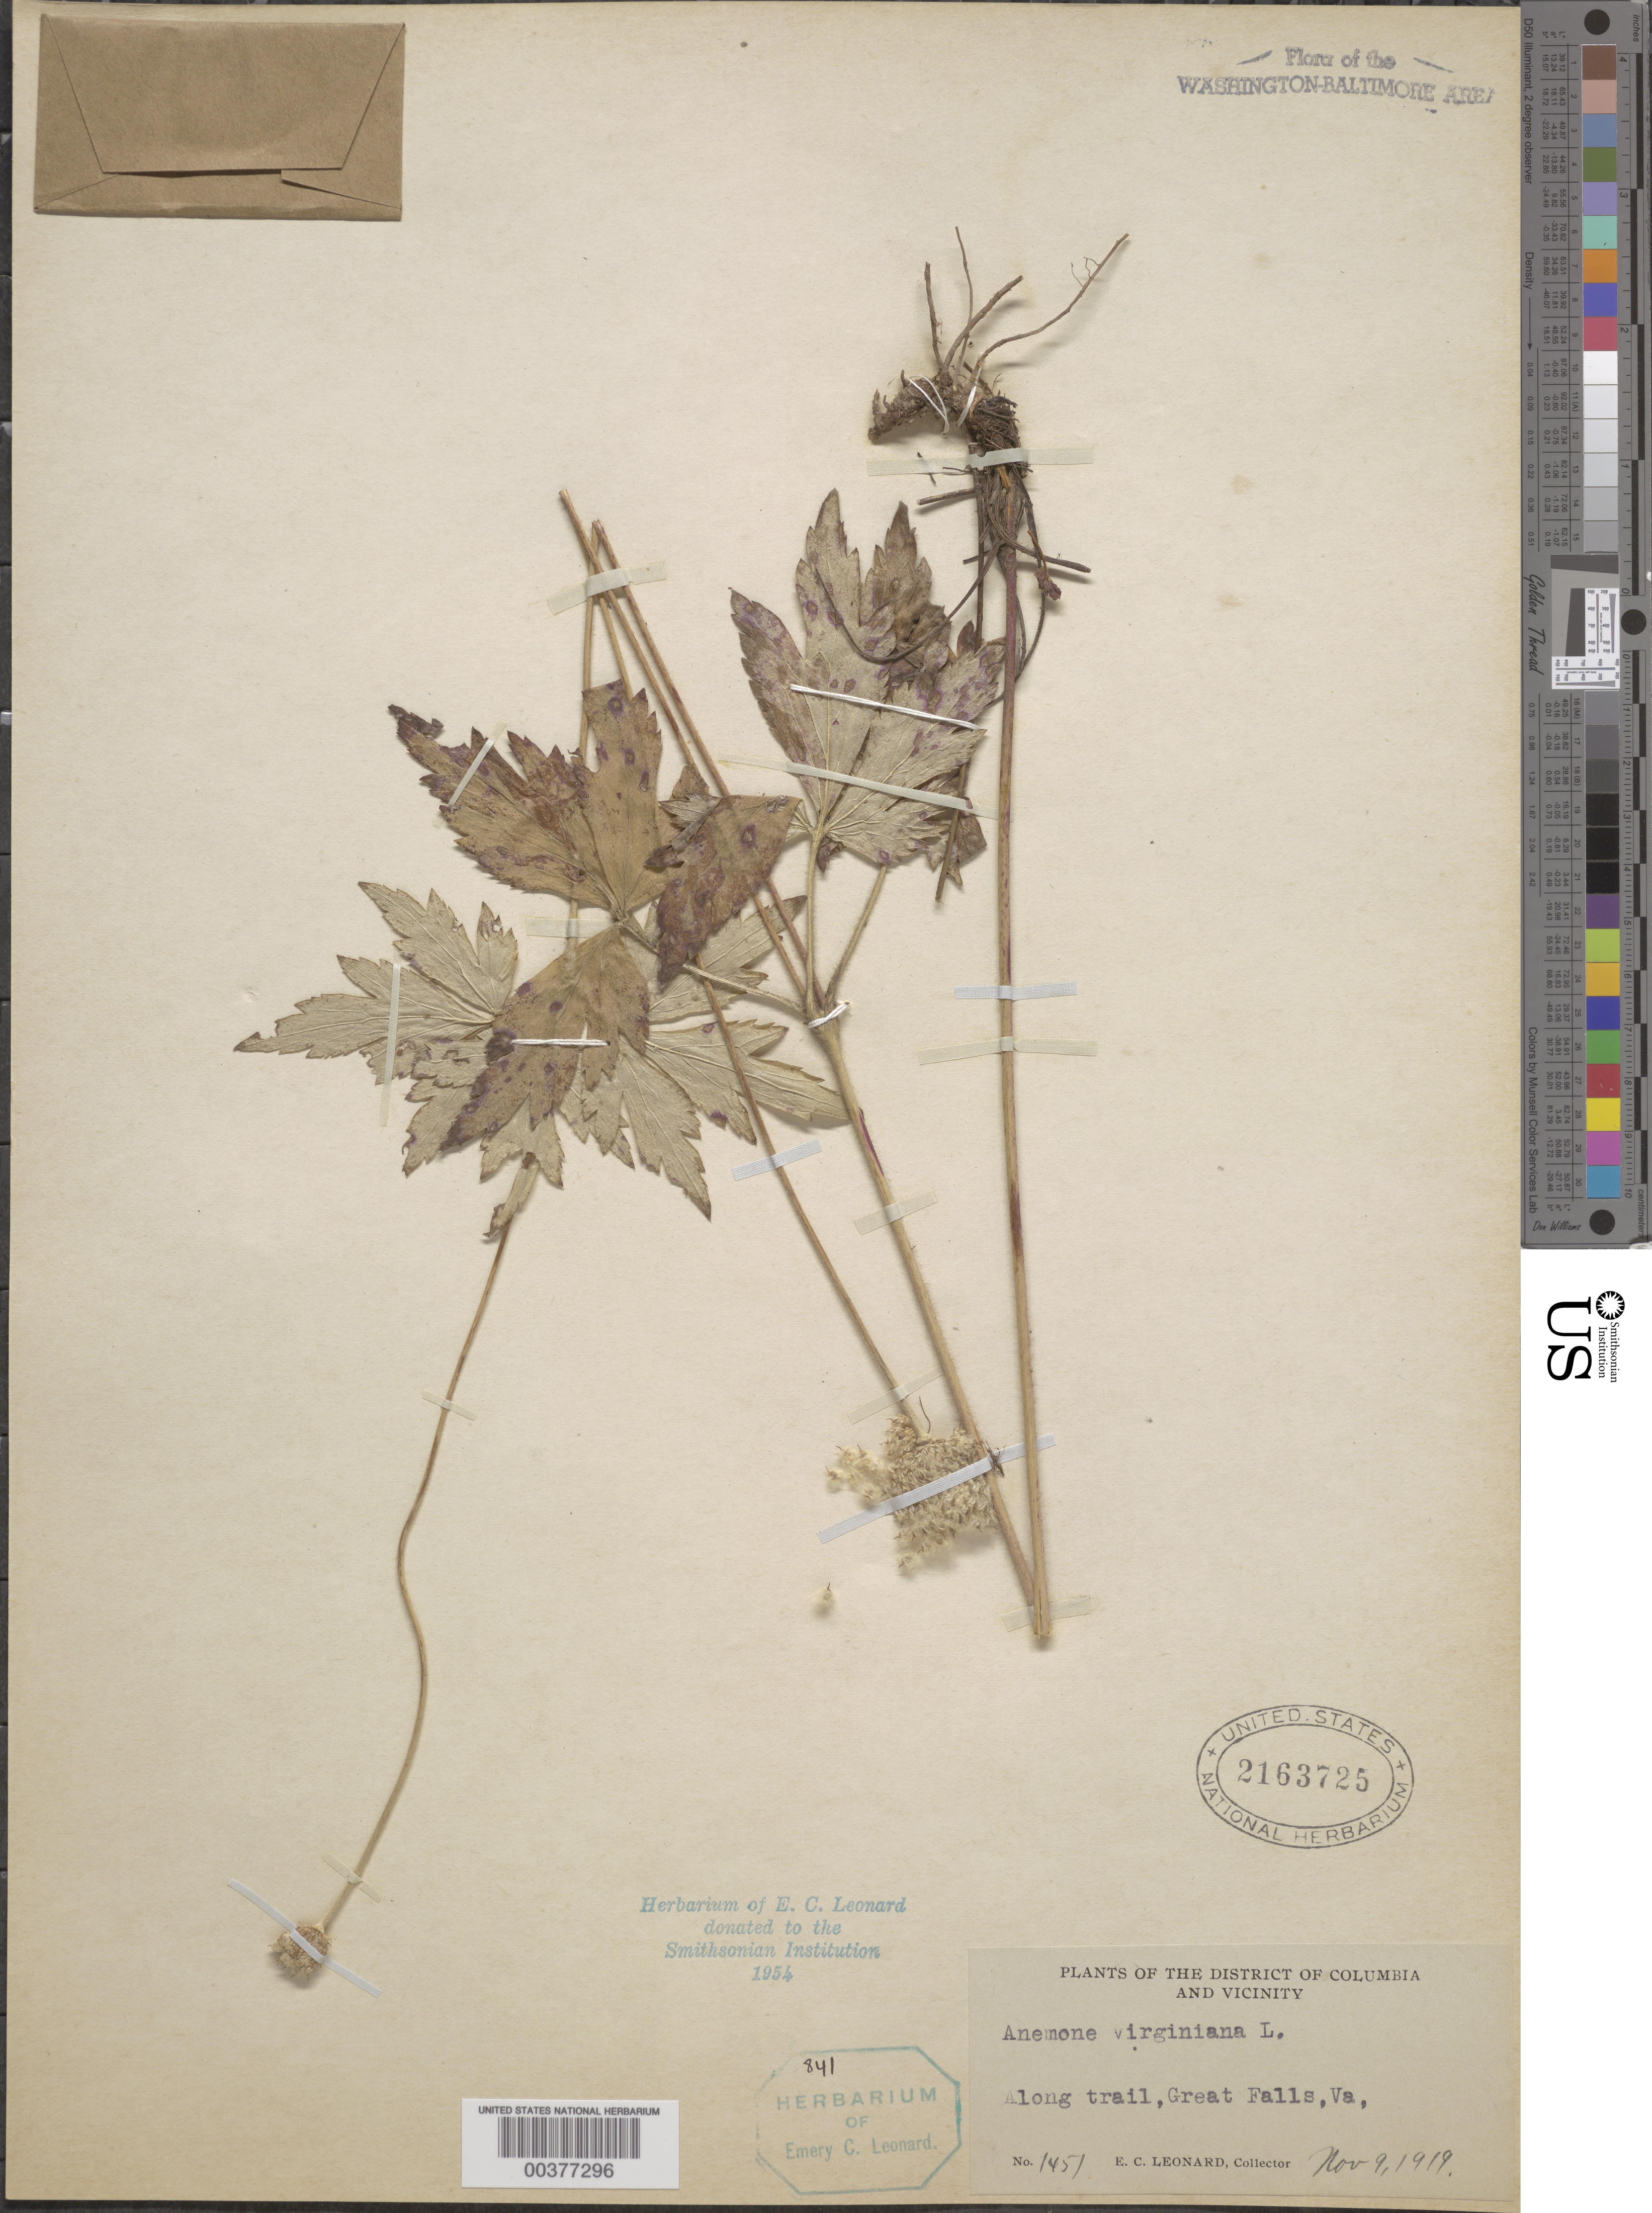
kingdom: Plantae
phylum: Tracheophyta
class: Magnoliopsida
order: Ranunculales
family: Ranunculaceae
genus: Anemone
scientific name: Anemone virginiana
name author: L.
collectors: E. C. Leonard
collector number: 1451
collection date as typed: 09 Nov 1919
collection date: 1919-11-09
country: United States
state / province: Virginia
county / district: Fairfax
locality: Great Falls C. and O. Canal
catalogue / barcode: US 2163725